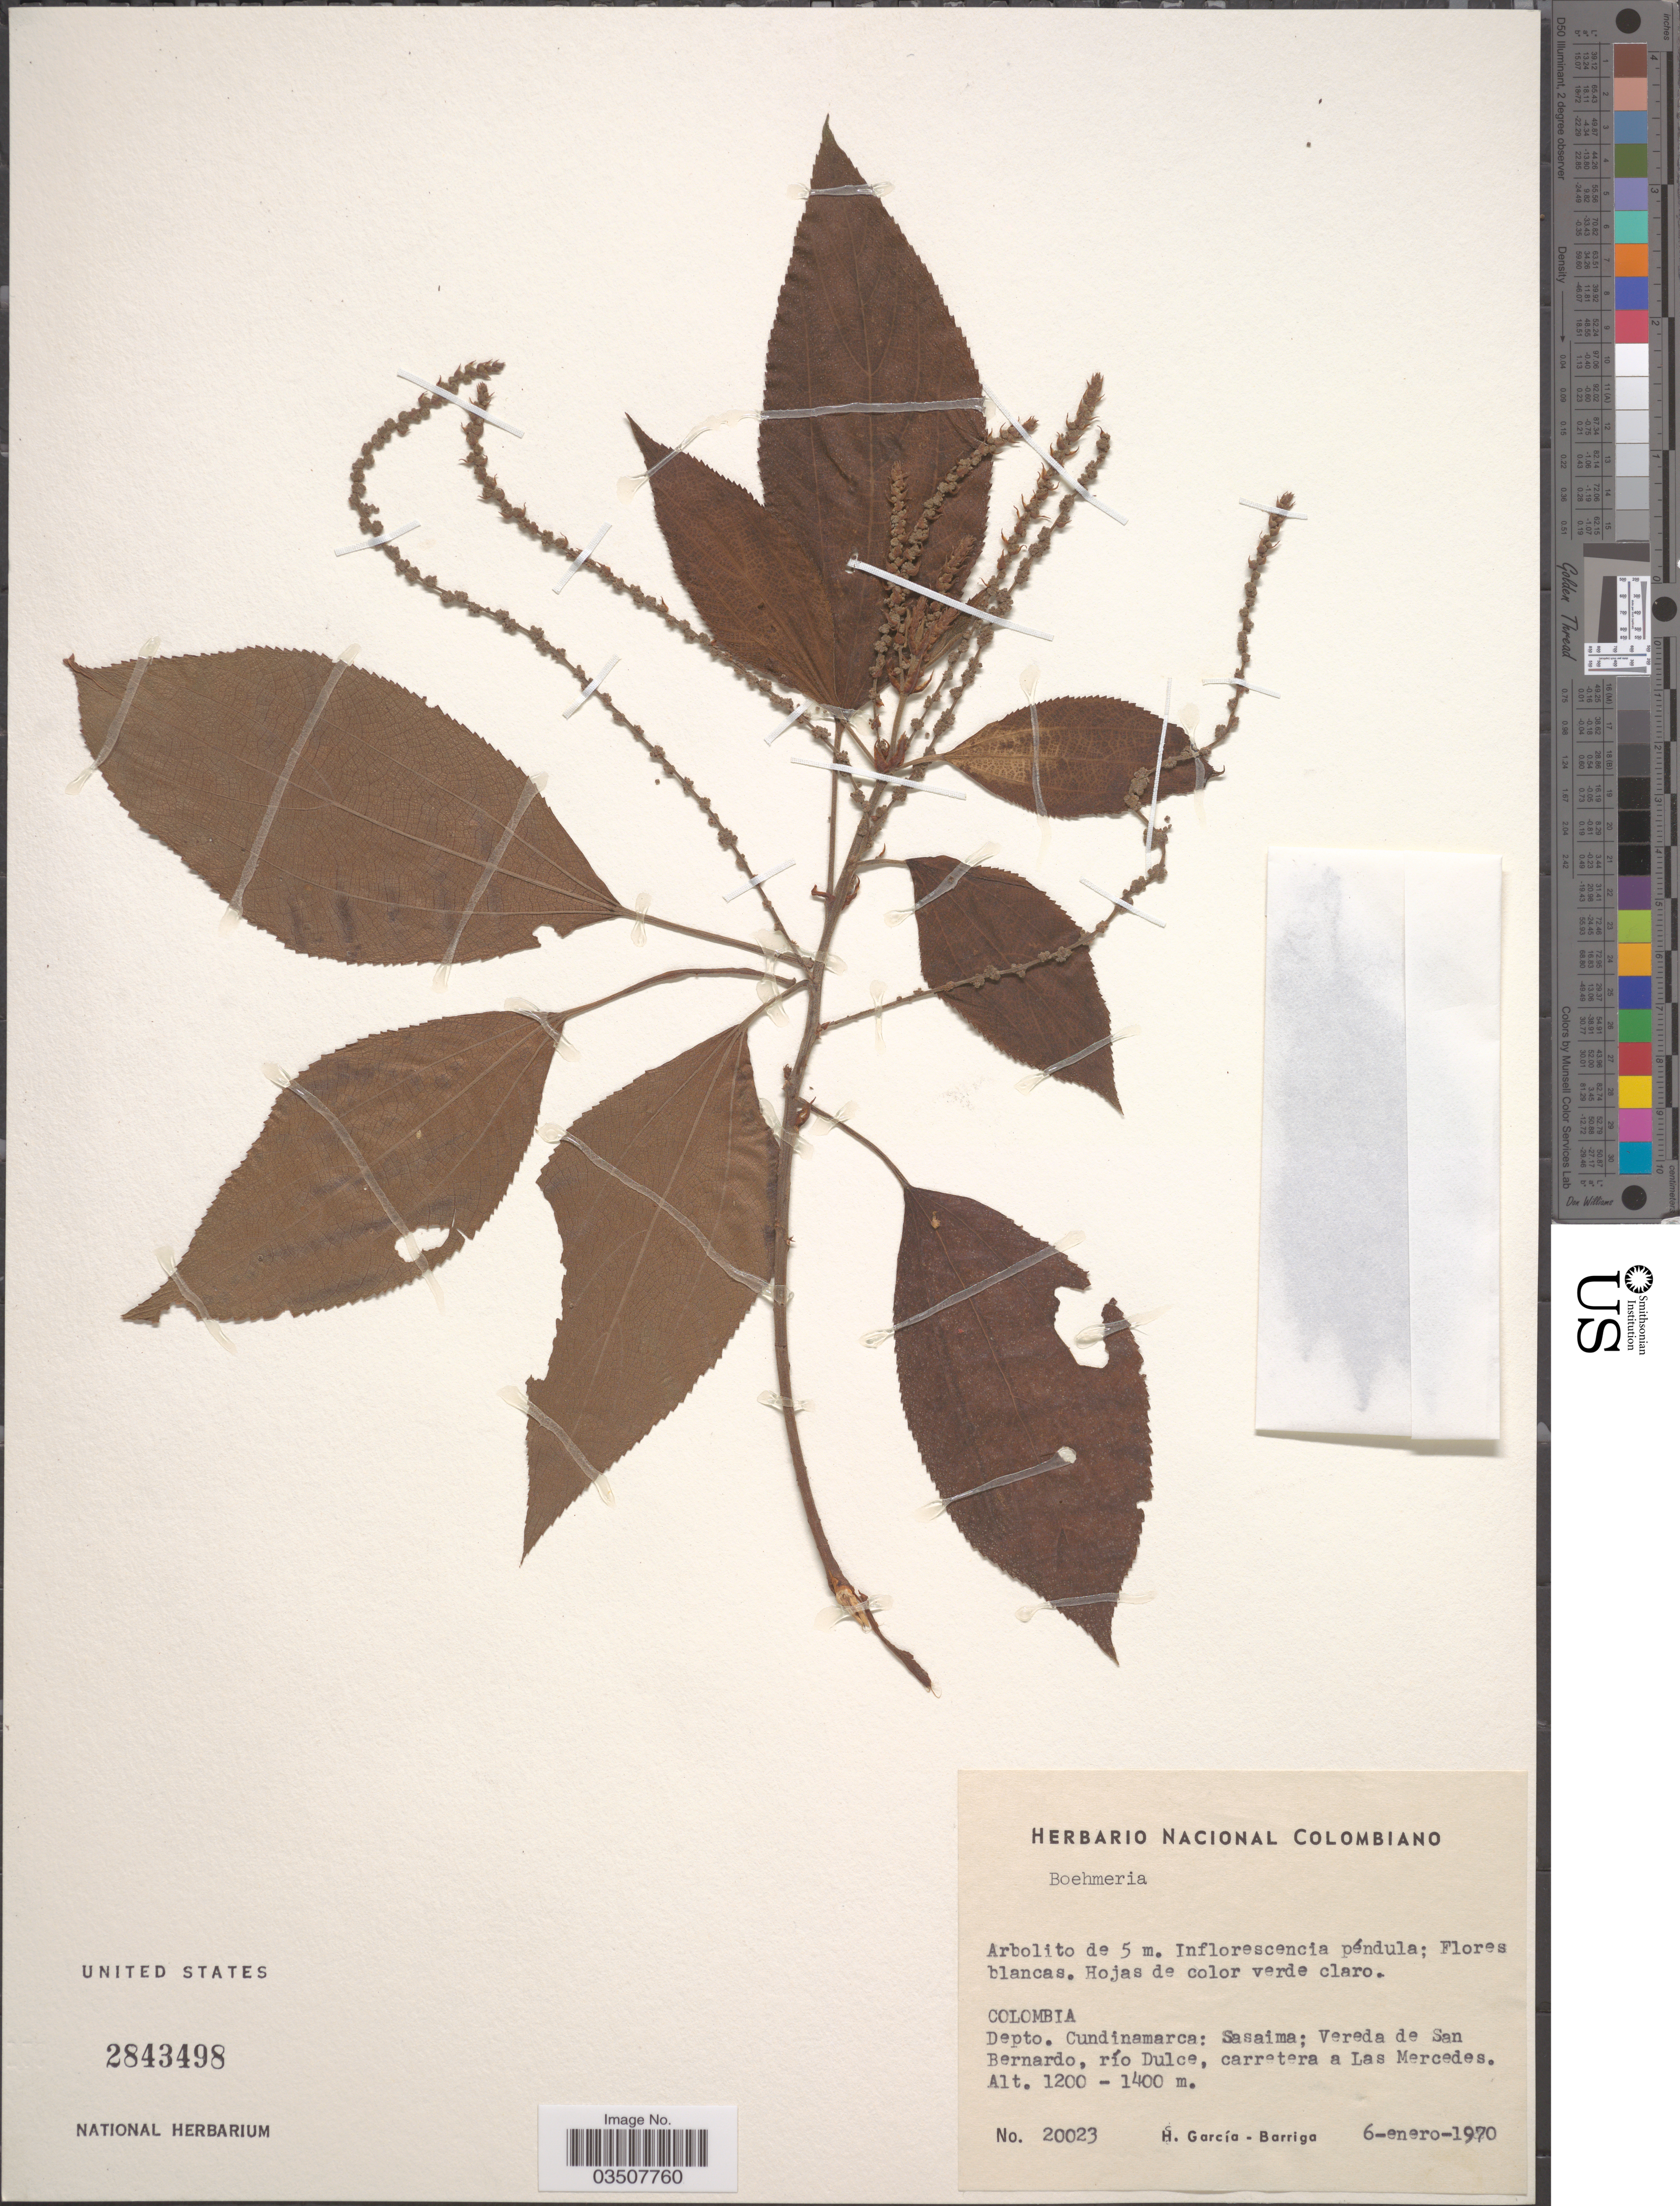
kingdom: Plantae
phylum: Tracheophyta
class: Magnoliopsida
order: Rosales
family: Urticaceae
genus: Boehmeria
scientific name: Boehmeria sp.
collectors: H. García Barriga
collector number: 20023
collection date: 1970-01-06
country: Colombia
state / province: Cundinamarca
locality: Depto. Cundinamarca: Sasaima: Vereda de San Bernardo, río Dulce, carretera a Las Mercedes.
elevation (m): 1200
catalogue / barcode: US 2843498